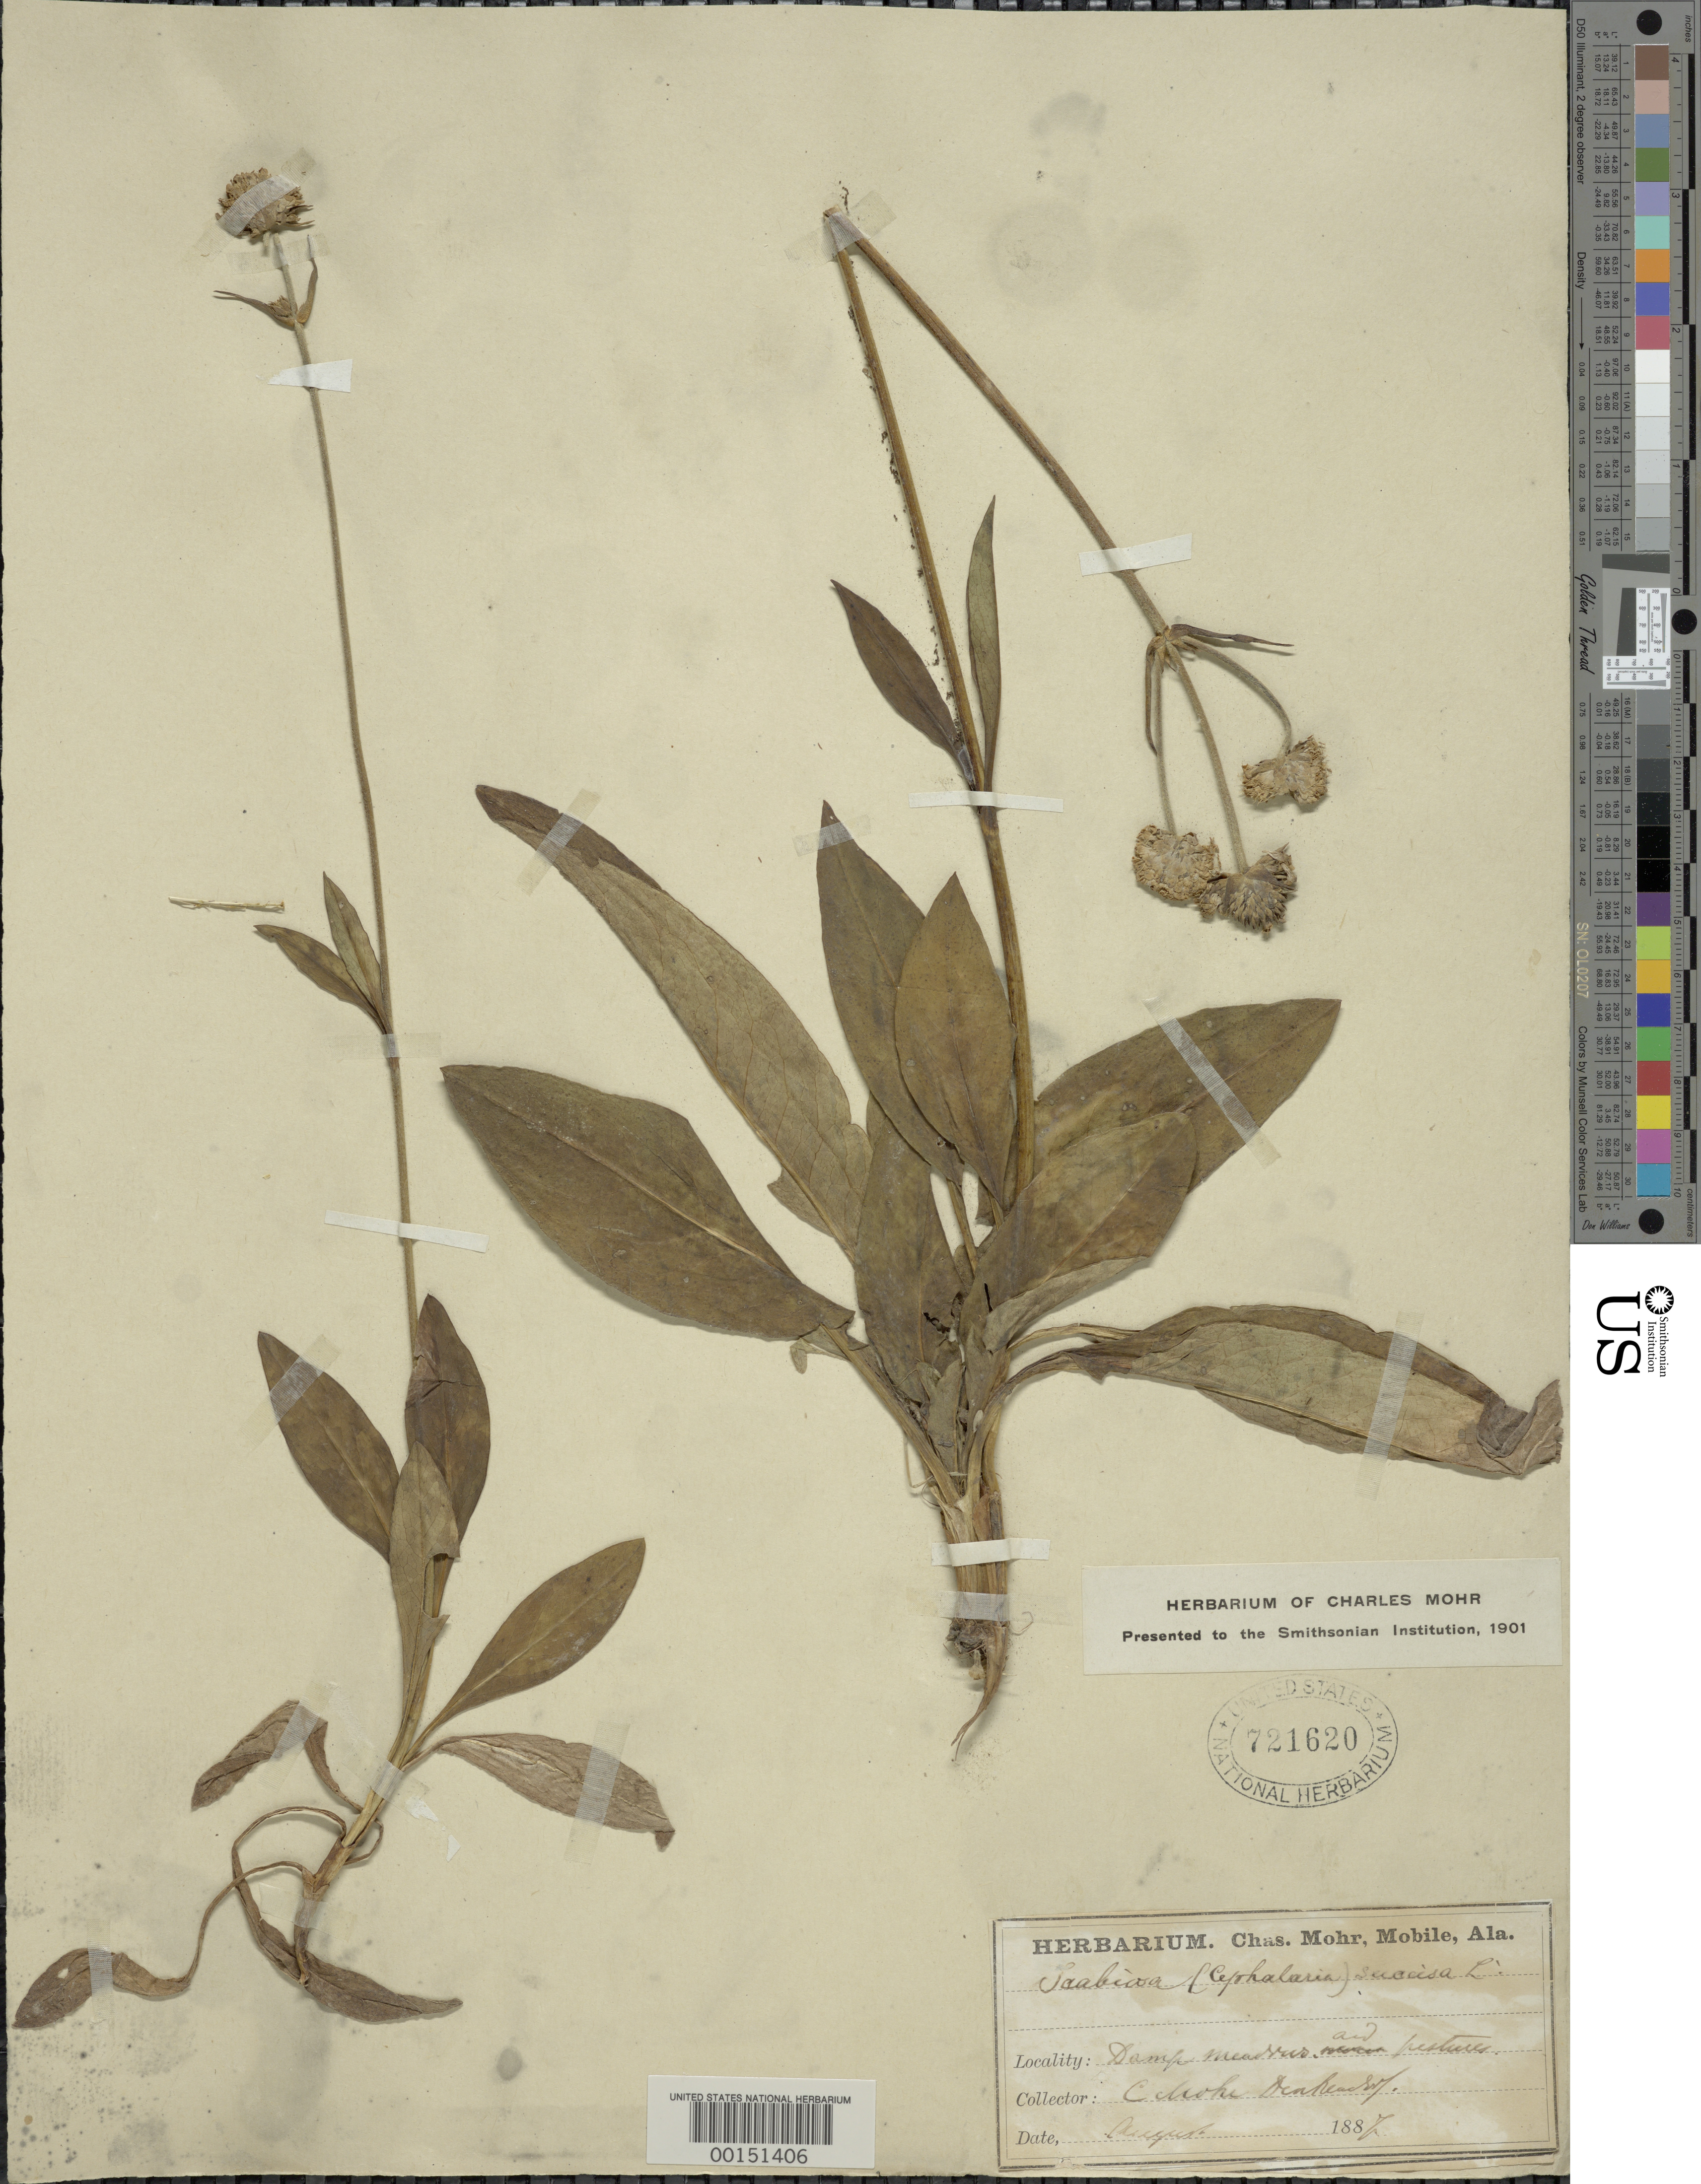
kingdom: Plantae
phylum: Tracheophyta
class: Magnoliopsida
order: Dipsacales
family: Caprifoliaceae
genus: Scabiosa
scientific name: Scabiosa succisa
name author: L.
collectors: C. T. Mohr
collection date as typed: Aug 1887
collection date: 1887-08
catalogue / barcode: US 721620